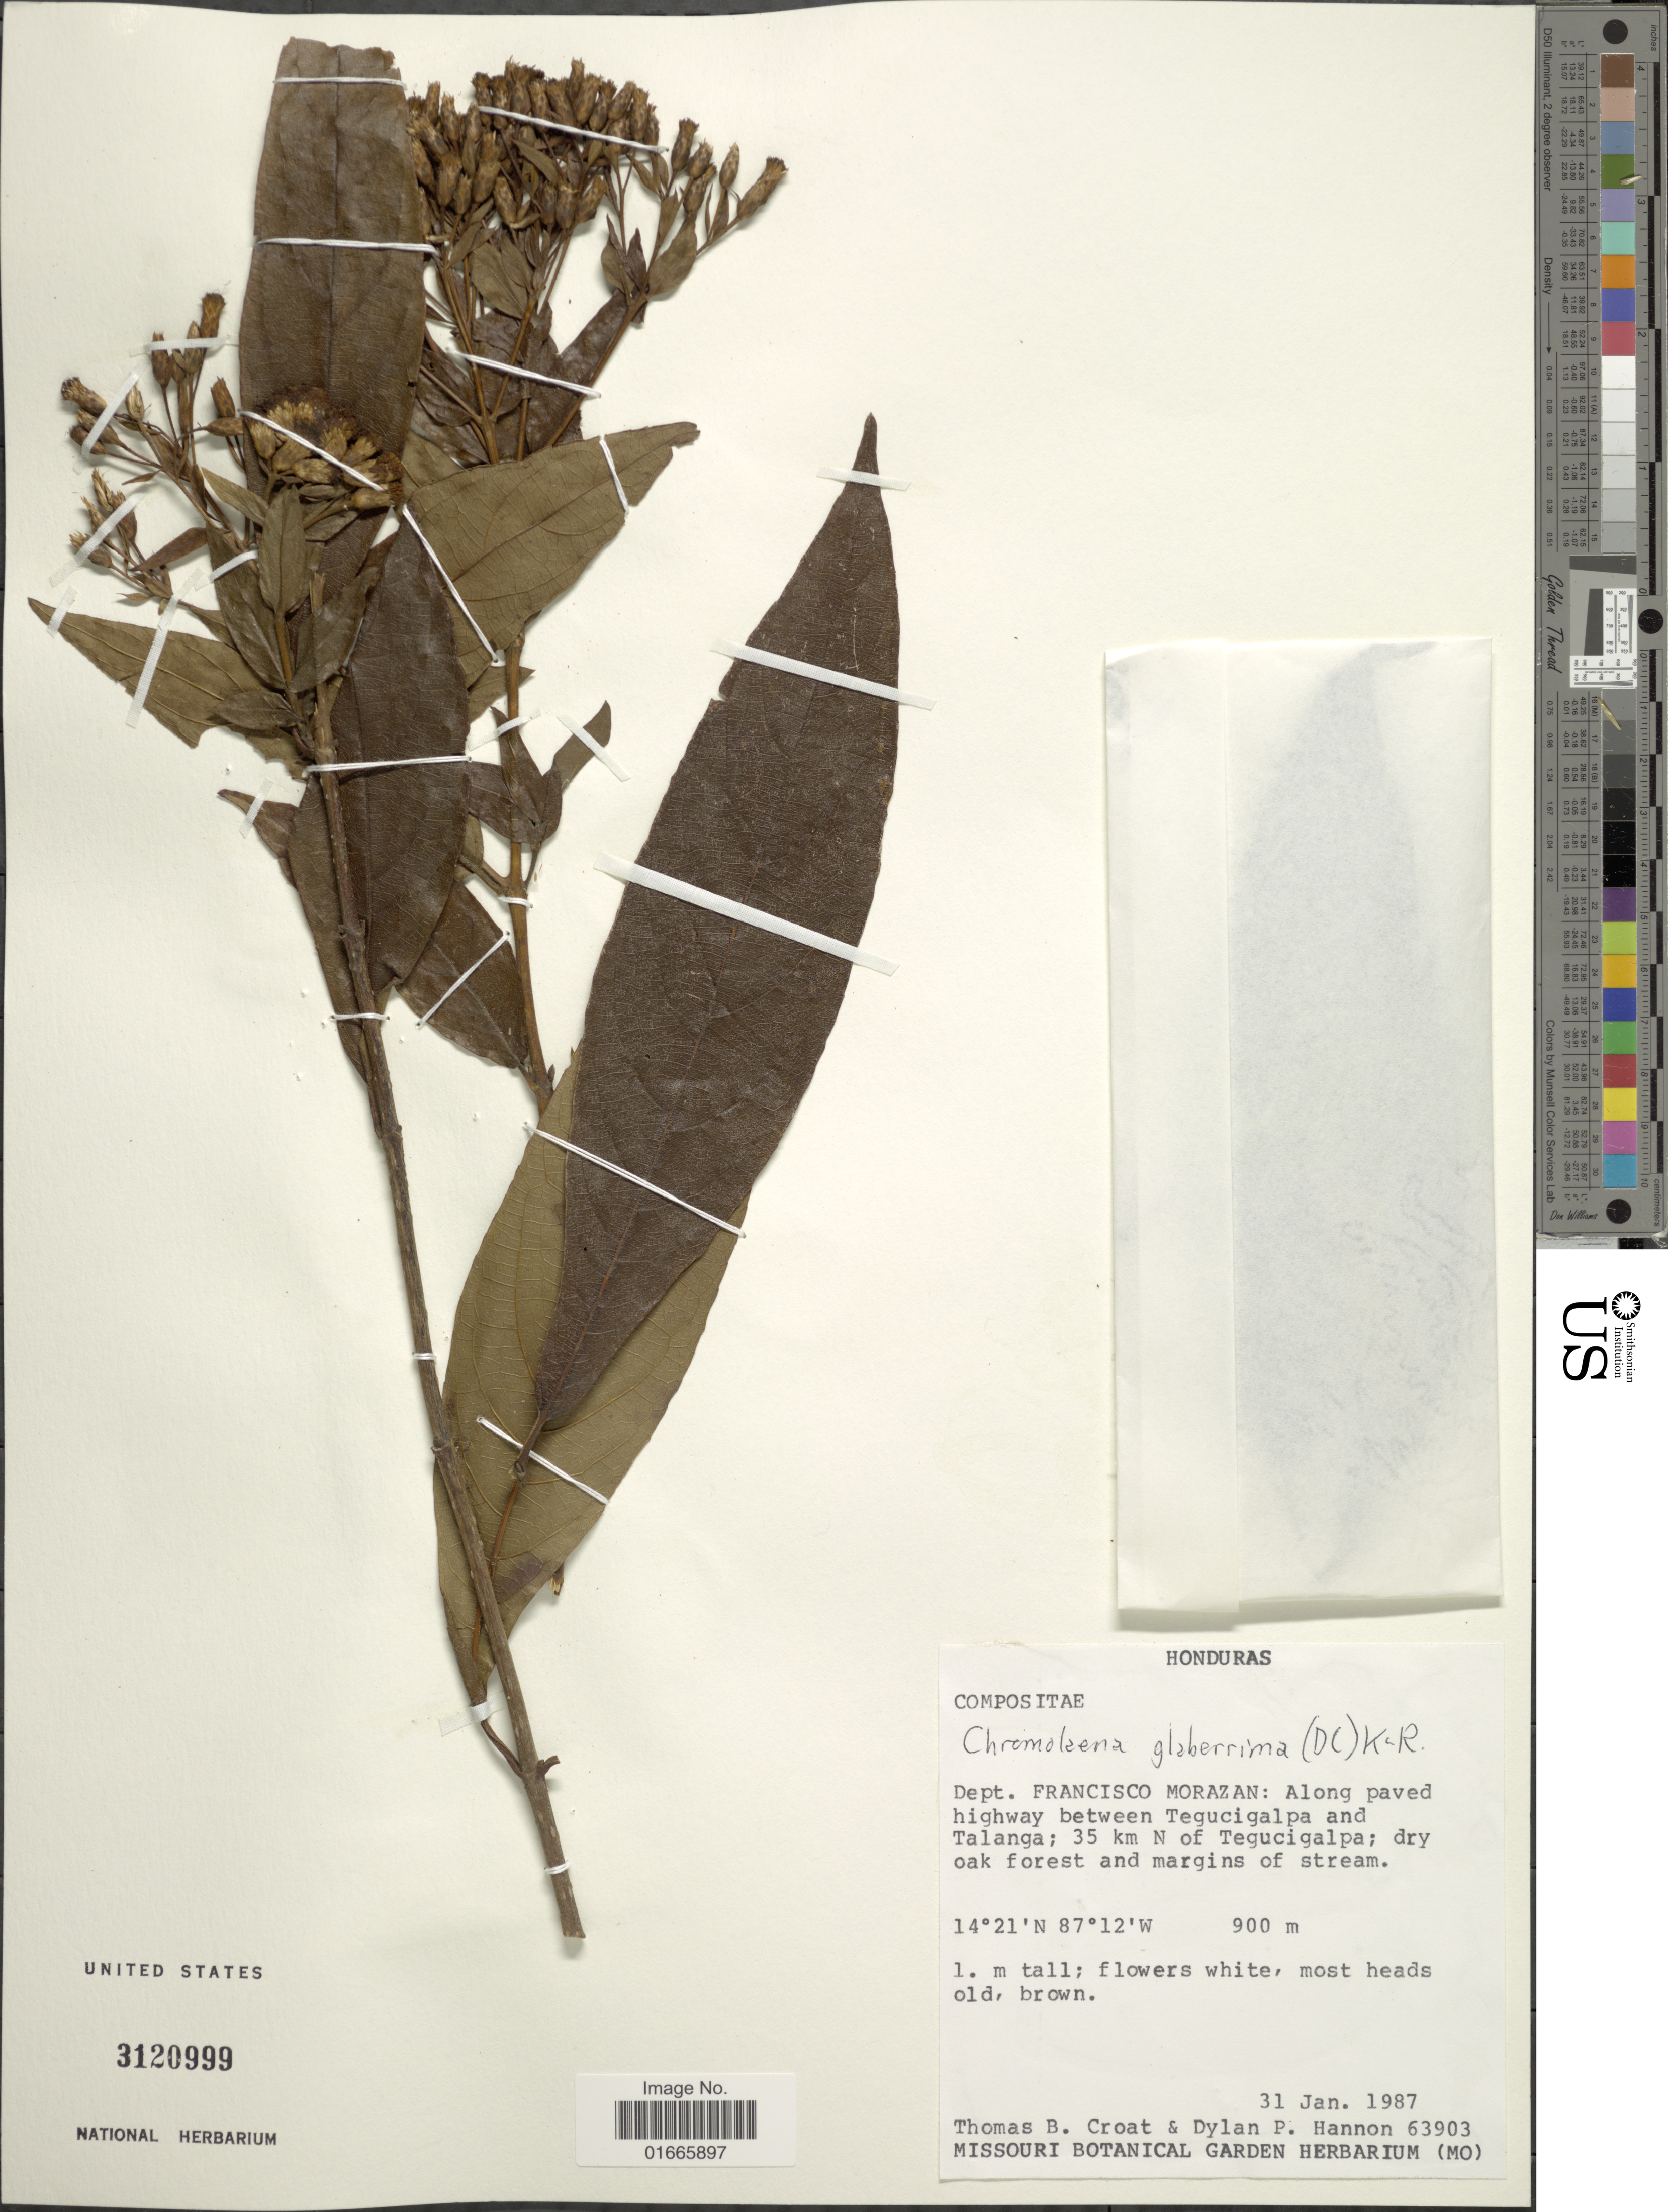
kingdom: Plantae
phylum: Tracheophyta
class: Magnoliopsida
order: Asterales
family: Asteraceae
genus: Chromolaena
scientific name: Chromolaena glaberrima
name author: (DC.) R.M. King & H. Rob.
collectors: T. B. Croat & D. Hannon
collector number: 63903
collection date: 1987-01-31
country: Honduras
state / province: Fco. Morazán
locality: Along paved highway between Tegucigalpa and Talanga; 35 km N of Tegucigalpa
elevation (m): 900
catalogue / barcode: US 3120999